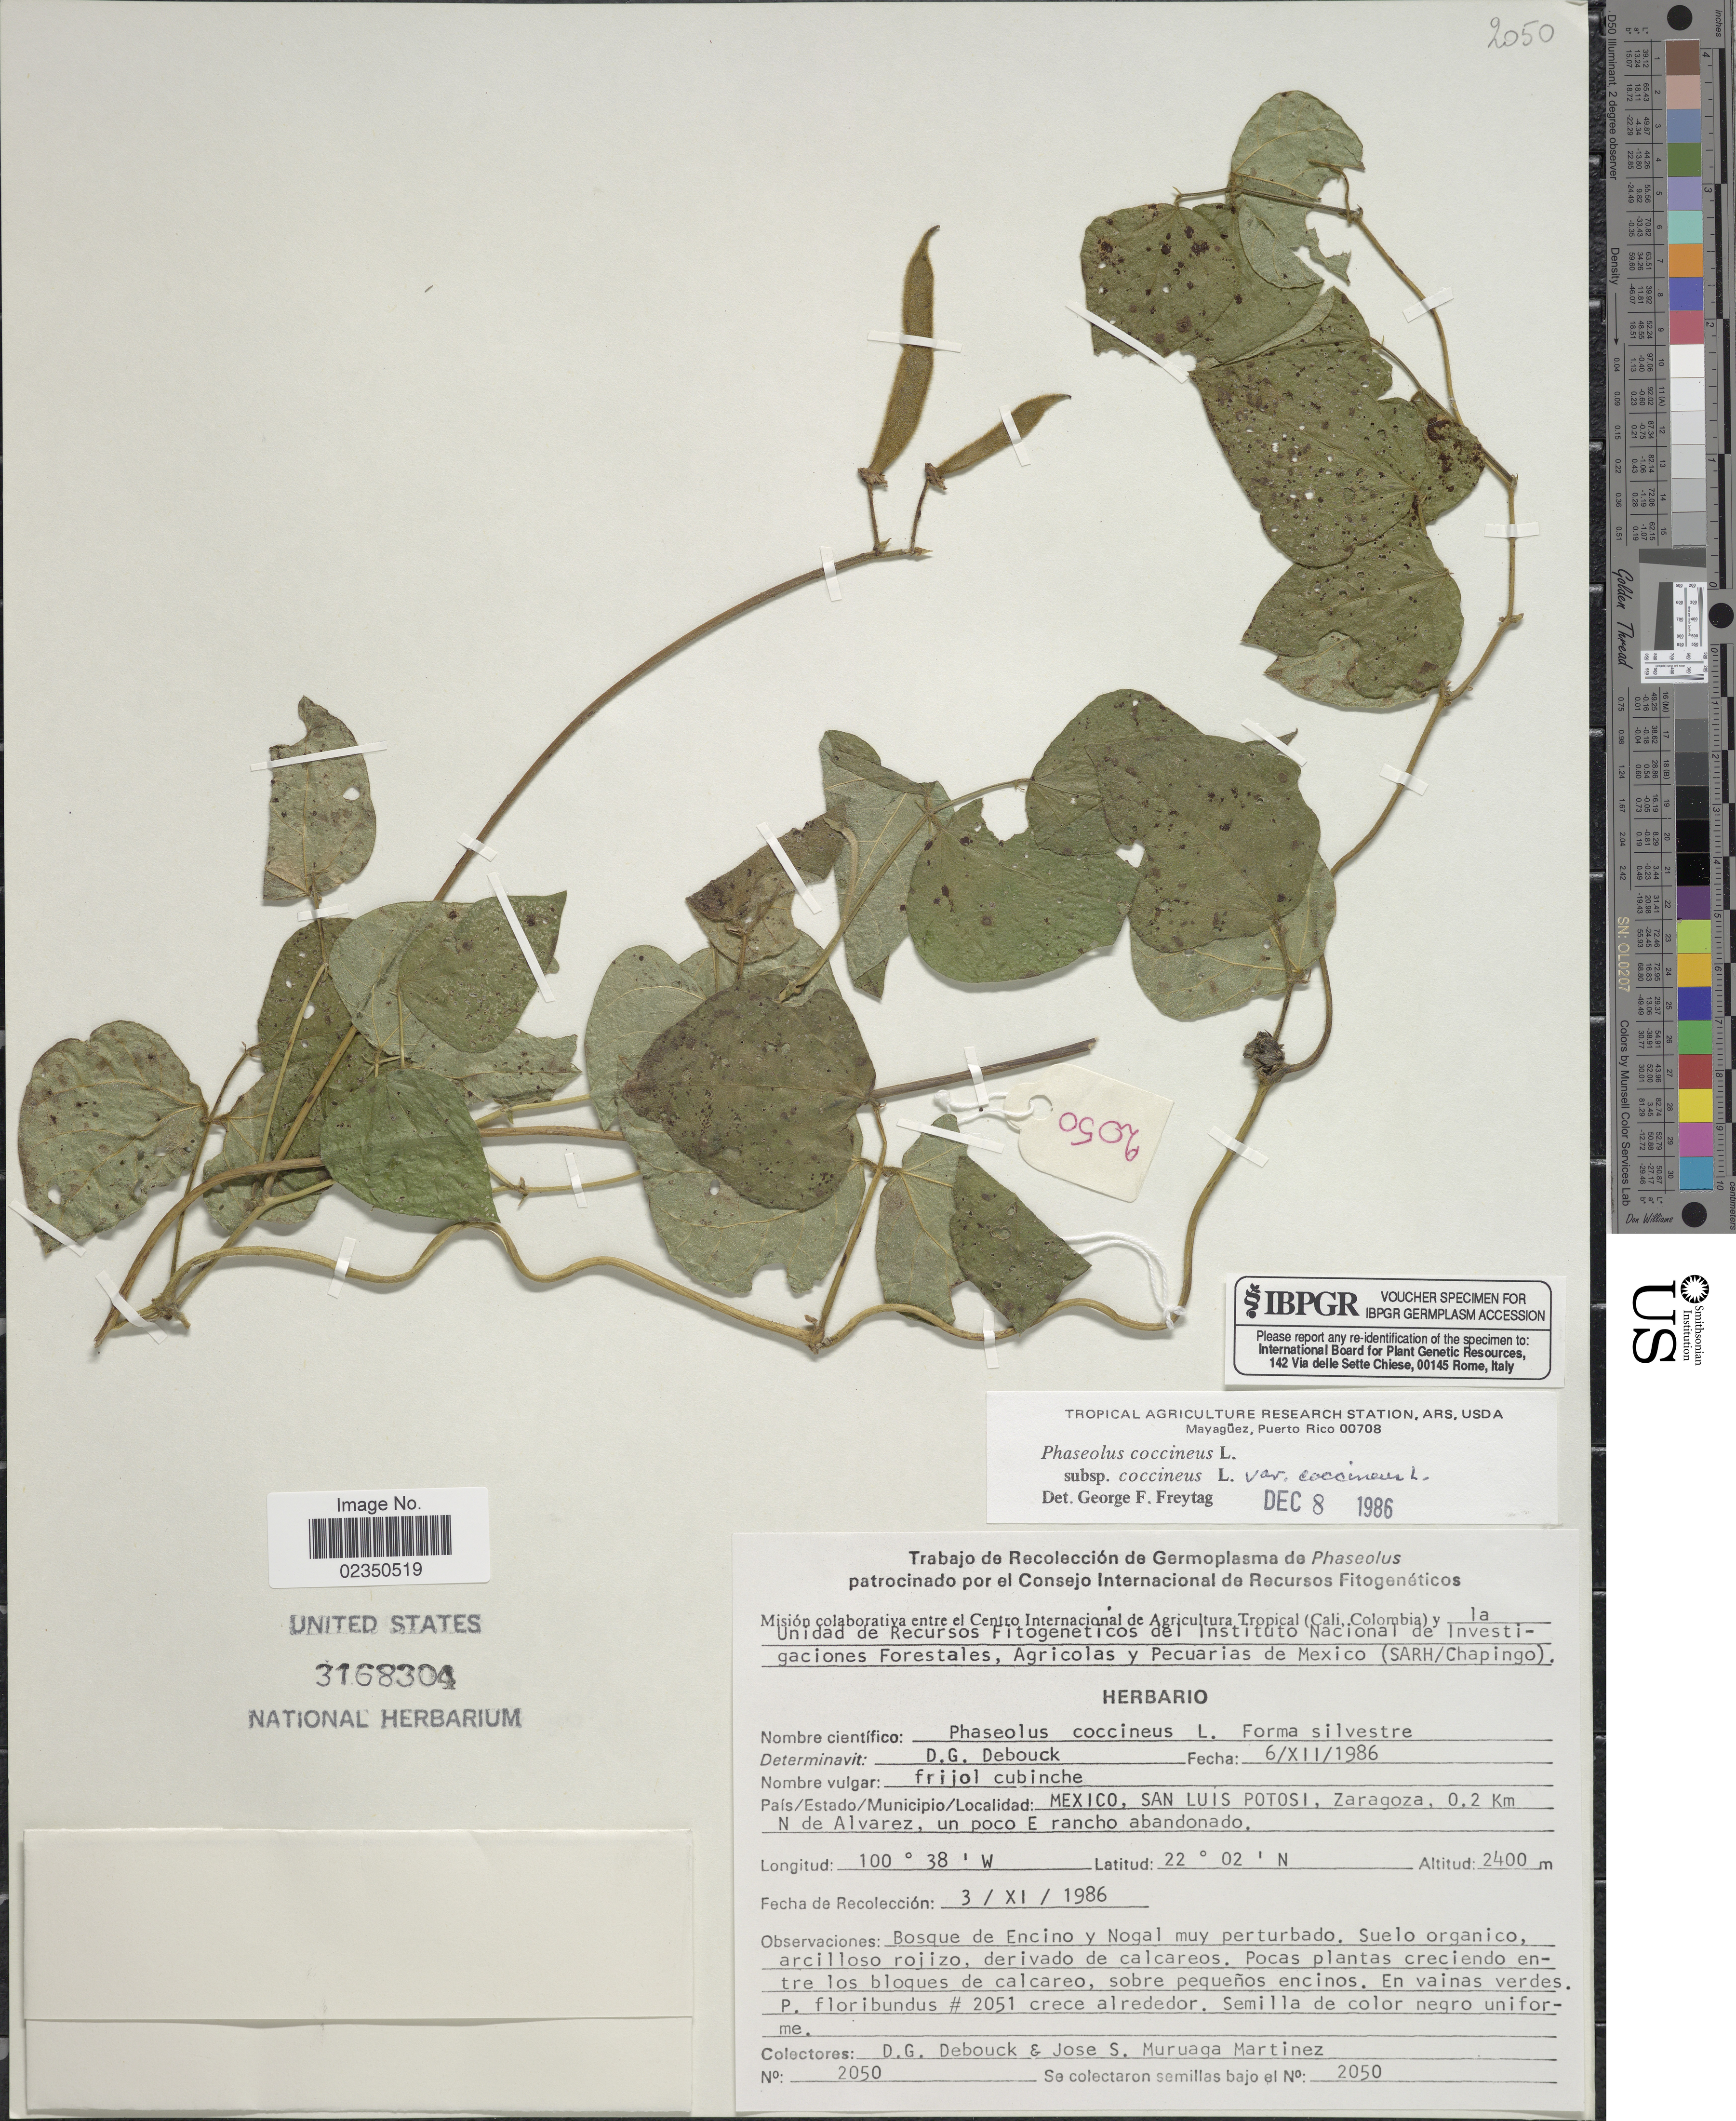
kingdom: Plantae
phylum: Tracheophyta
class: Magnoliopsida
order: Fabales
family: Fabaceae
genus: Phaseolus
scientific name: Phaseolus coccineus subsp. coccineus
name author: L.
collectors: D. Debouck & J. Muruaga Martinez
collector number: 2050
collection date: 1986-11-03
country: Mexico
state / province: San Luis Potosí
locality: Zaragoza, 0.2 Km N de Alvarez, un poco E rancho abandonado.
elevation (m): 2400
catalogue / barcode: US 3168304